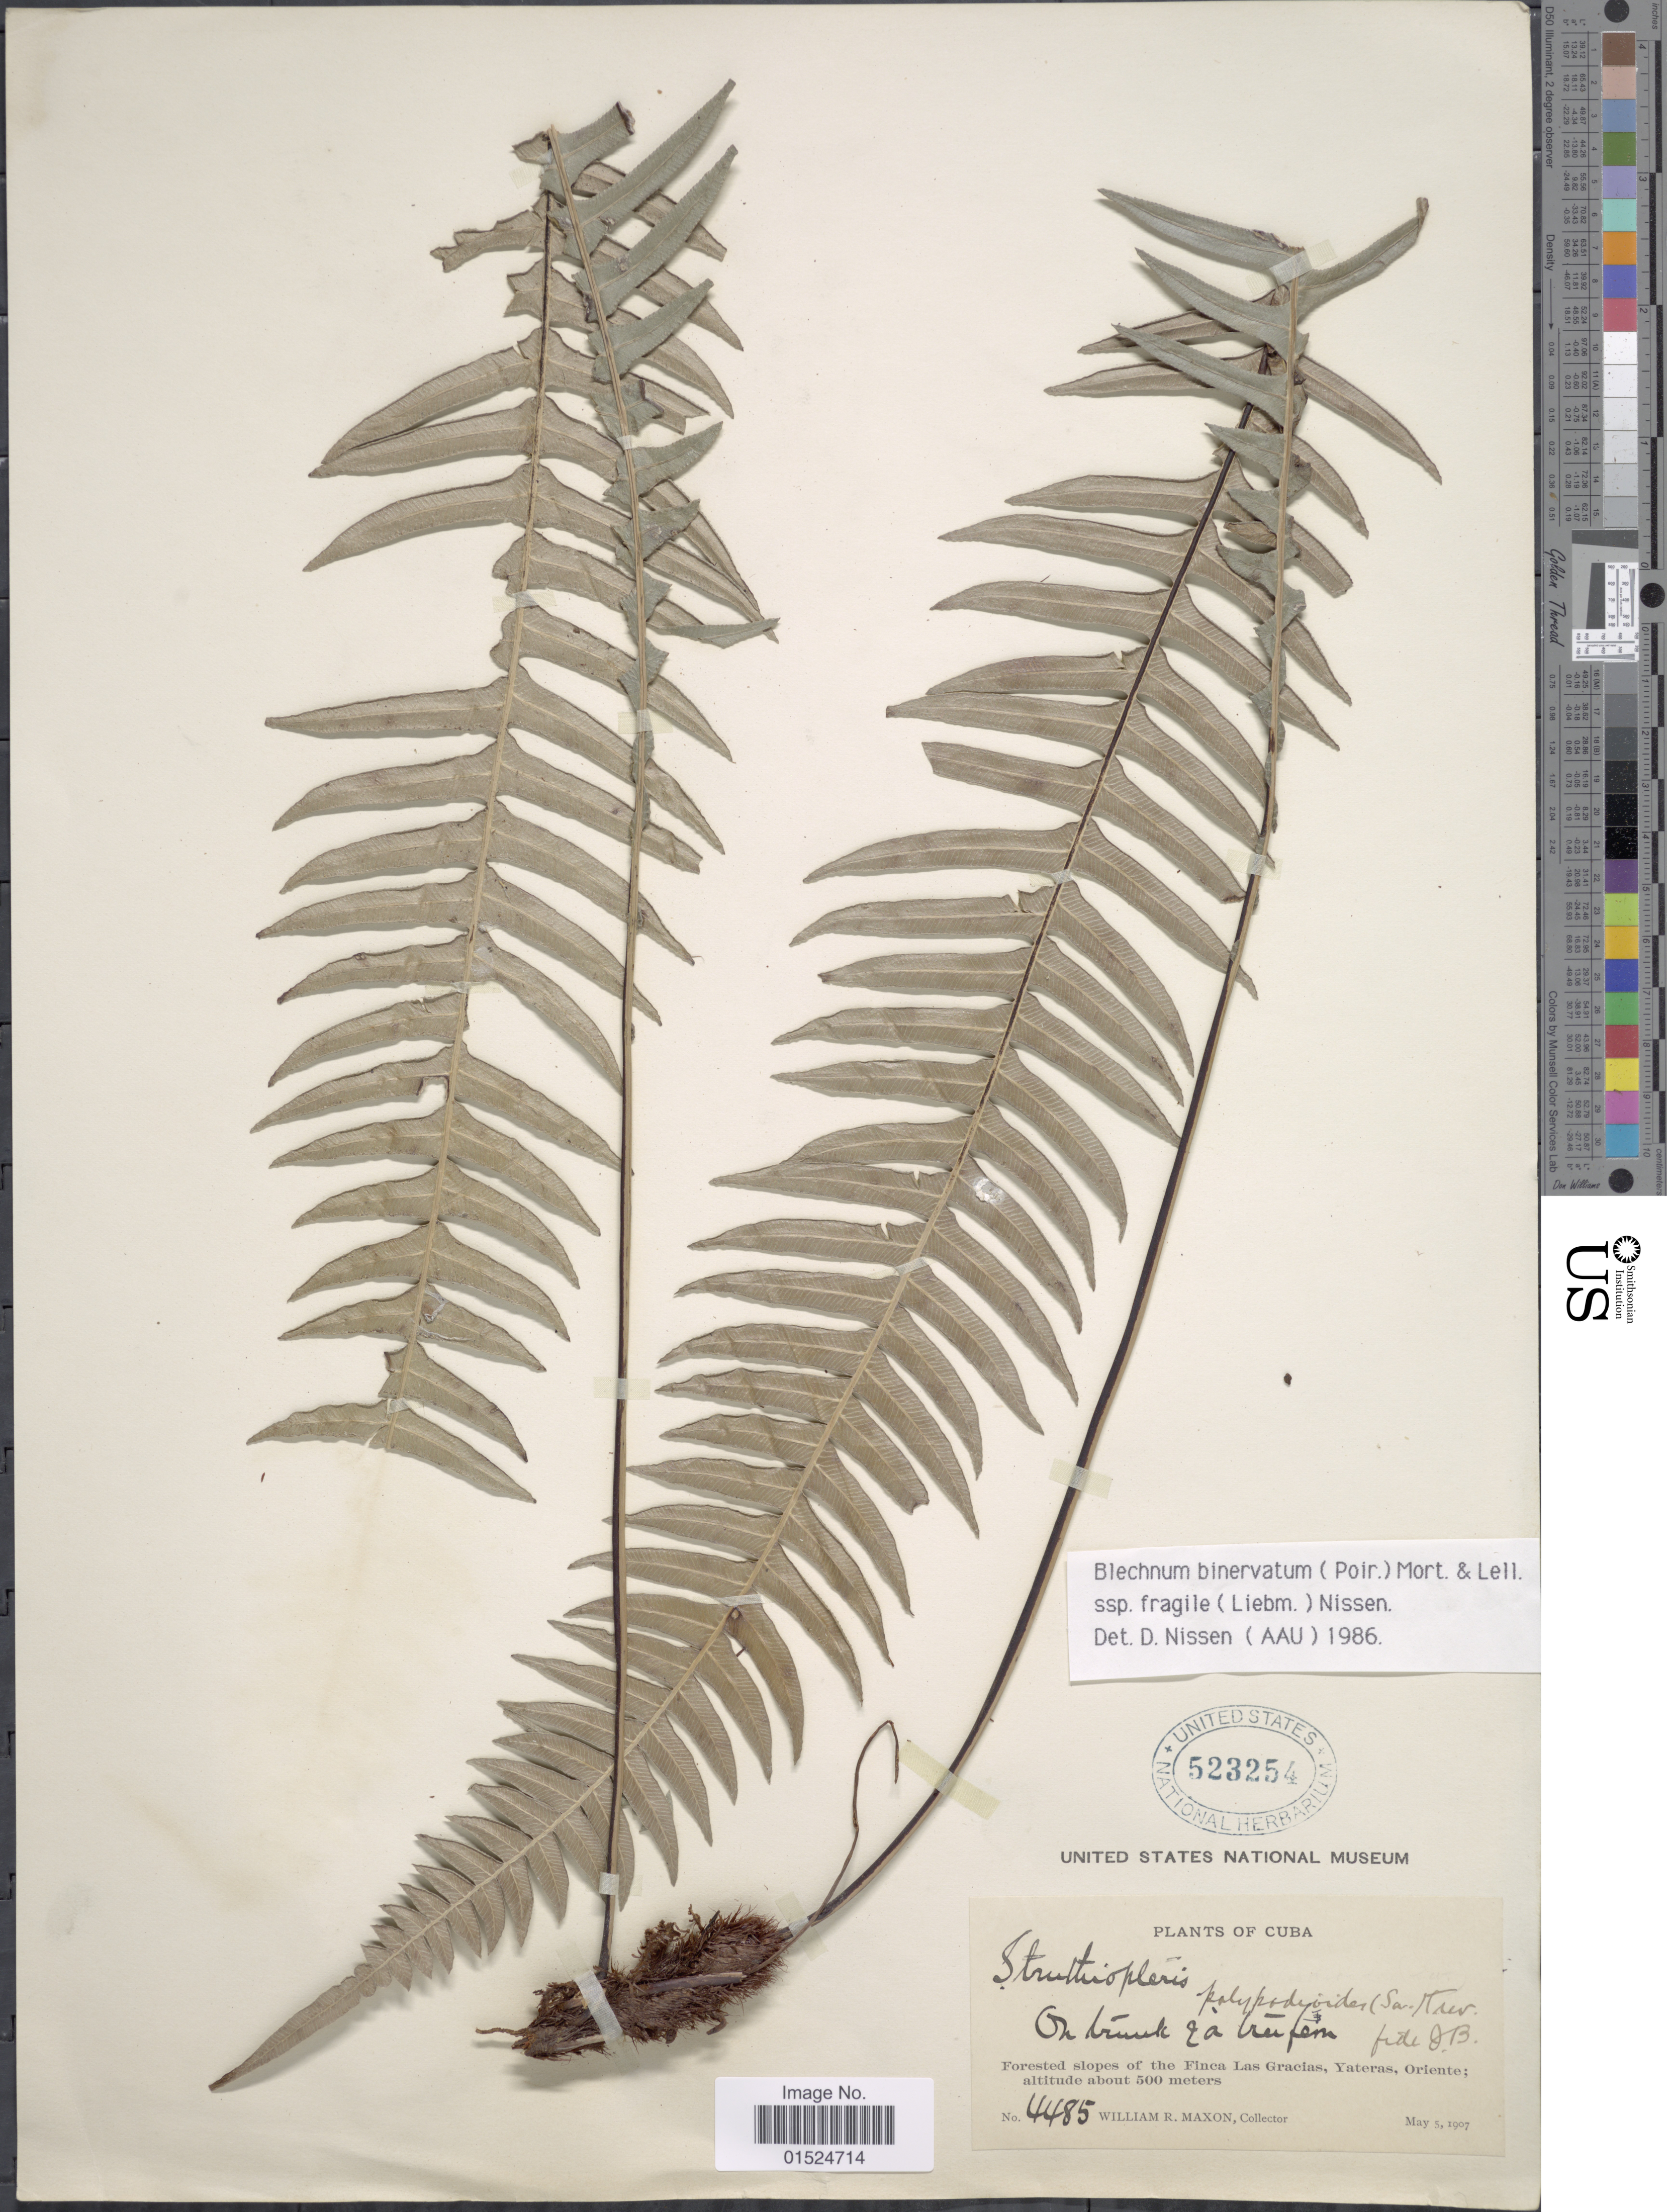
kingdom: Plantae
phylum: Tracheophyta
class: Polypodiopsida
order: Polypodiales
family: Blechnaceae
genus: Blechnum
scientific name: Blechnum fragile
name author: (Liebm.) C.V. Morton & Lellinger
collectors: W. R. Maxon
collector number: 4485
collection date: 1907-05-05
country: Cuba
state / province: Oriente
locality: Forested slopes of the Finca Las Gracias, Yateras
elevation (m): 500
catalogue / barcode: US 523254